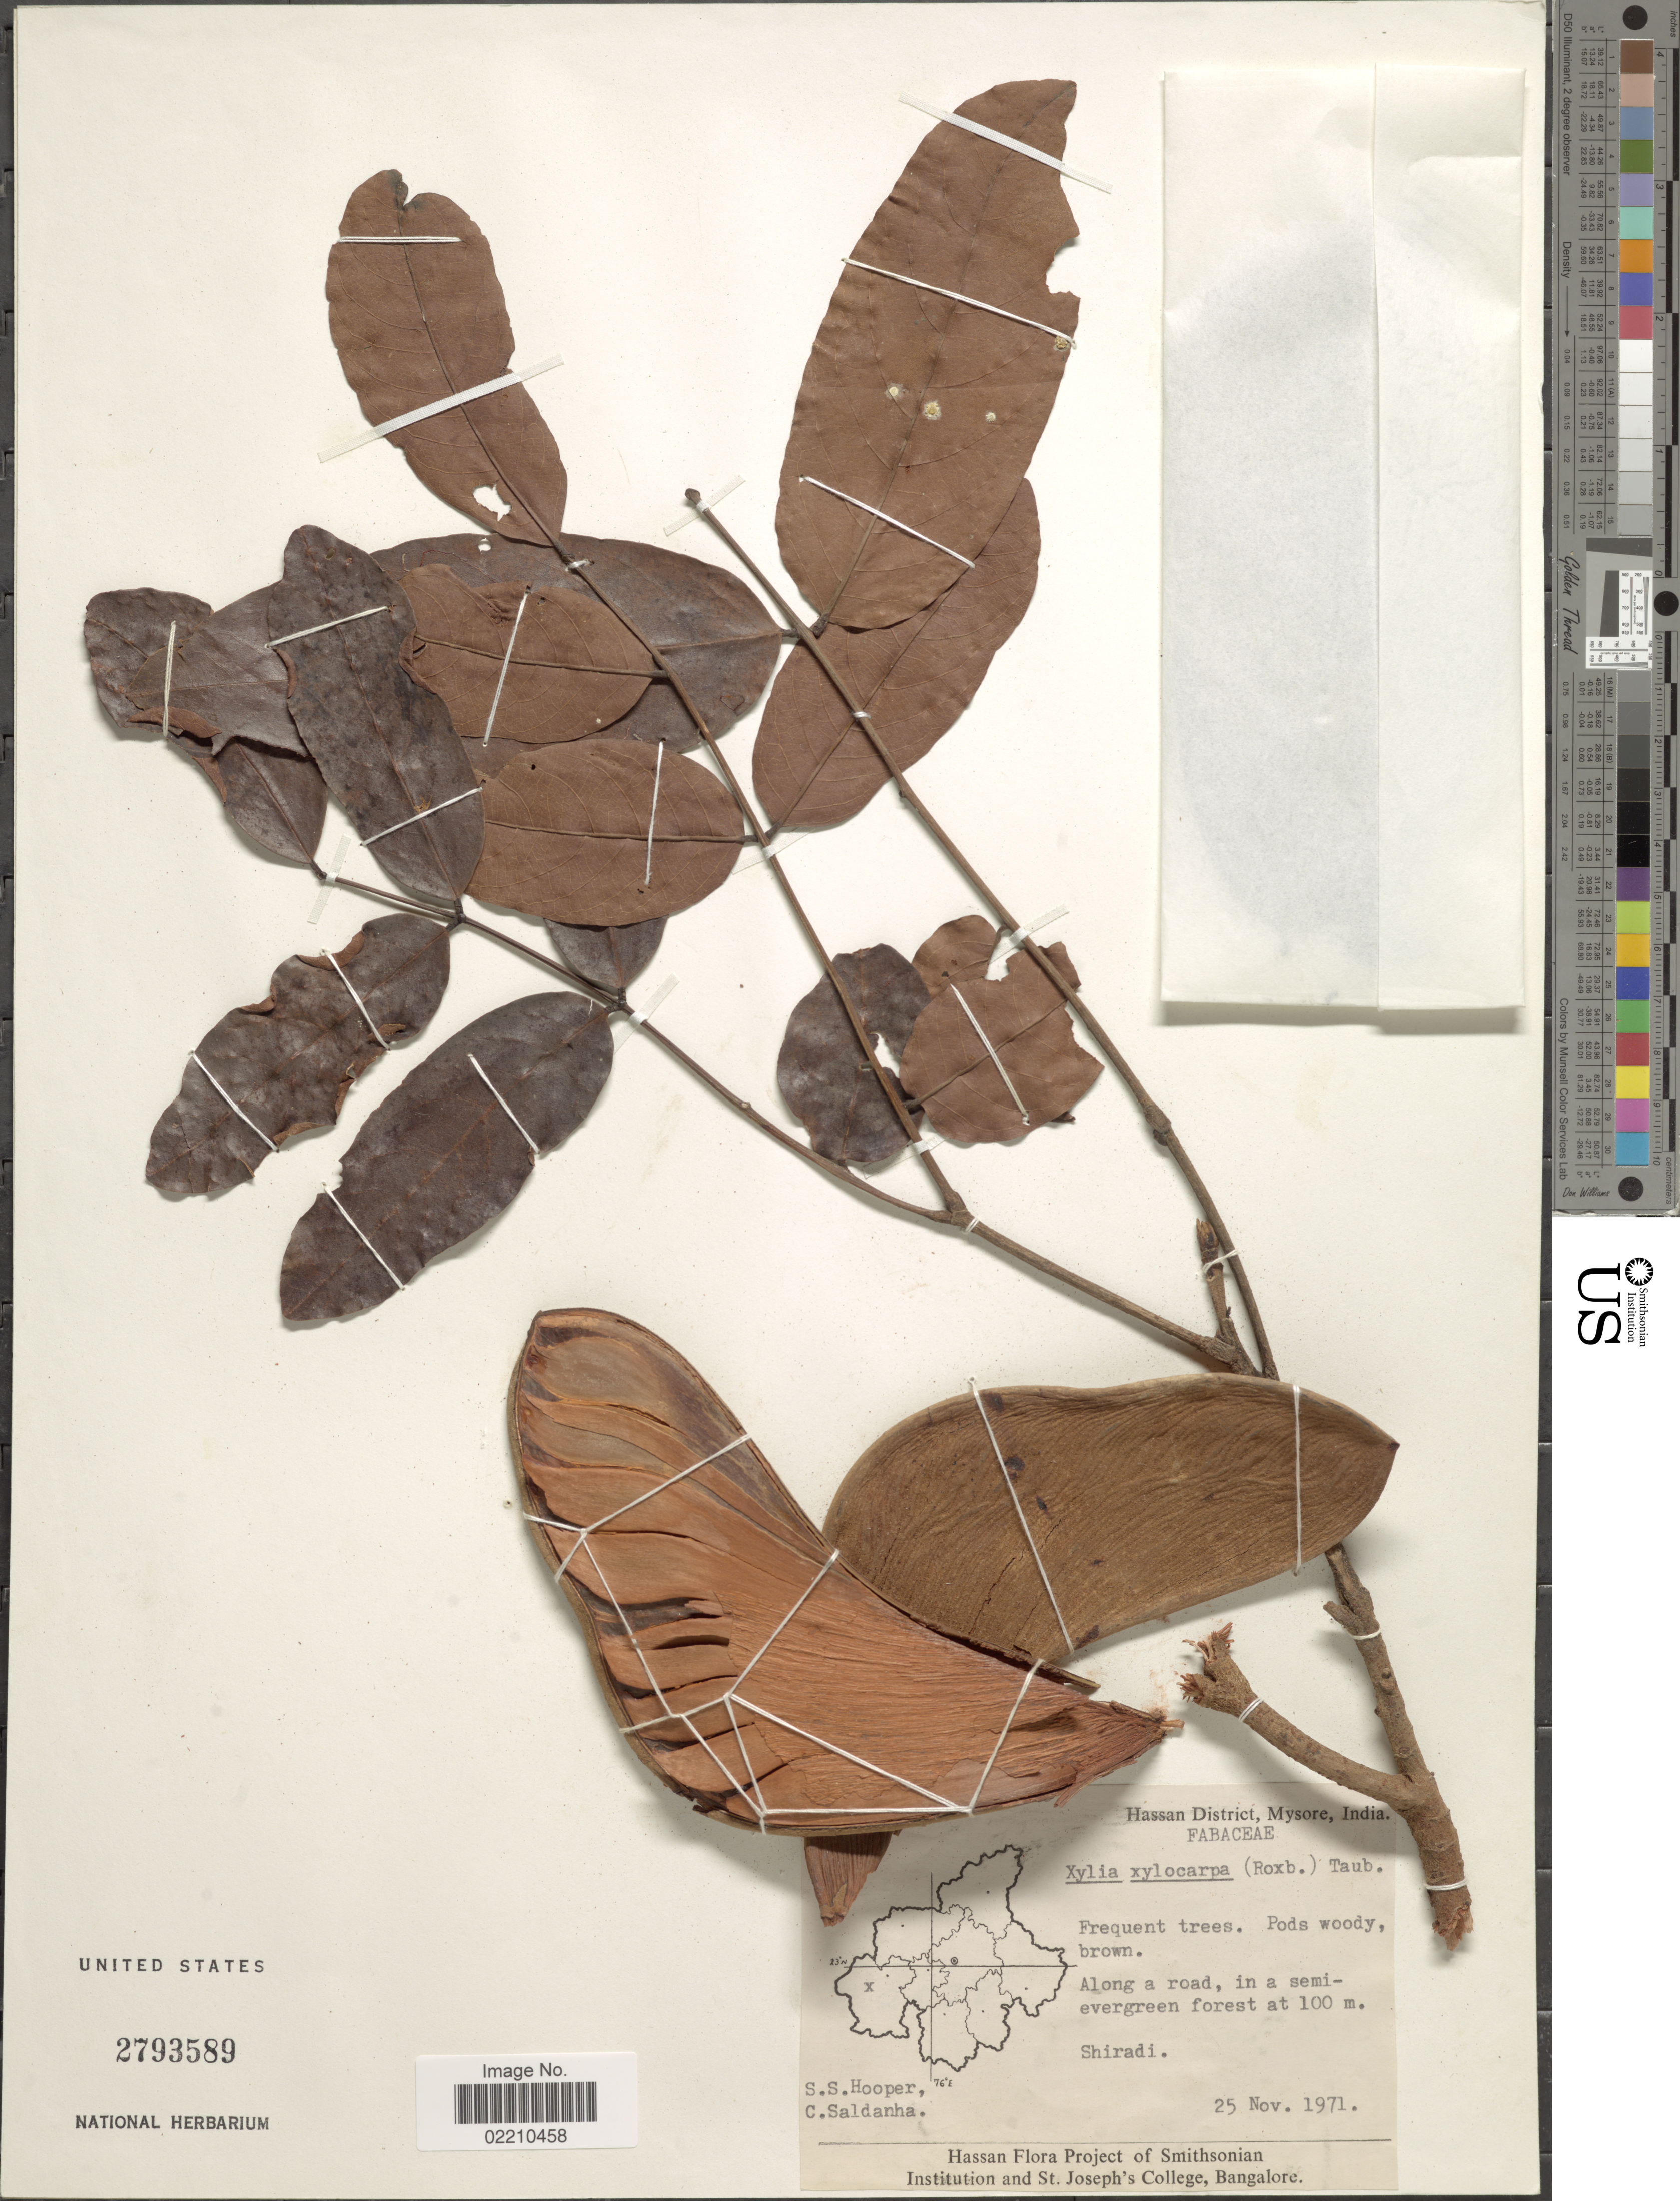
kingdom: Plantae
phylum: Tracheophyta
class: Magnoliopsida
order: Fabales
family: Fabaceae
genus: Xylia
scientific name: Xylia xylocarpa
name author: (Roxb.) W.L. Theob.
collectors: S. S. Hooper & C. Saldanha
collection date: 1971-11-25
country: India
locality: Hassan District, Mysore, Along a road, in a semi-evergreen forest at 100 m, Shiradi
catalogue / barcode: US 2793589